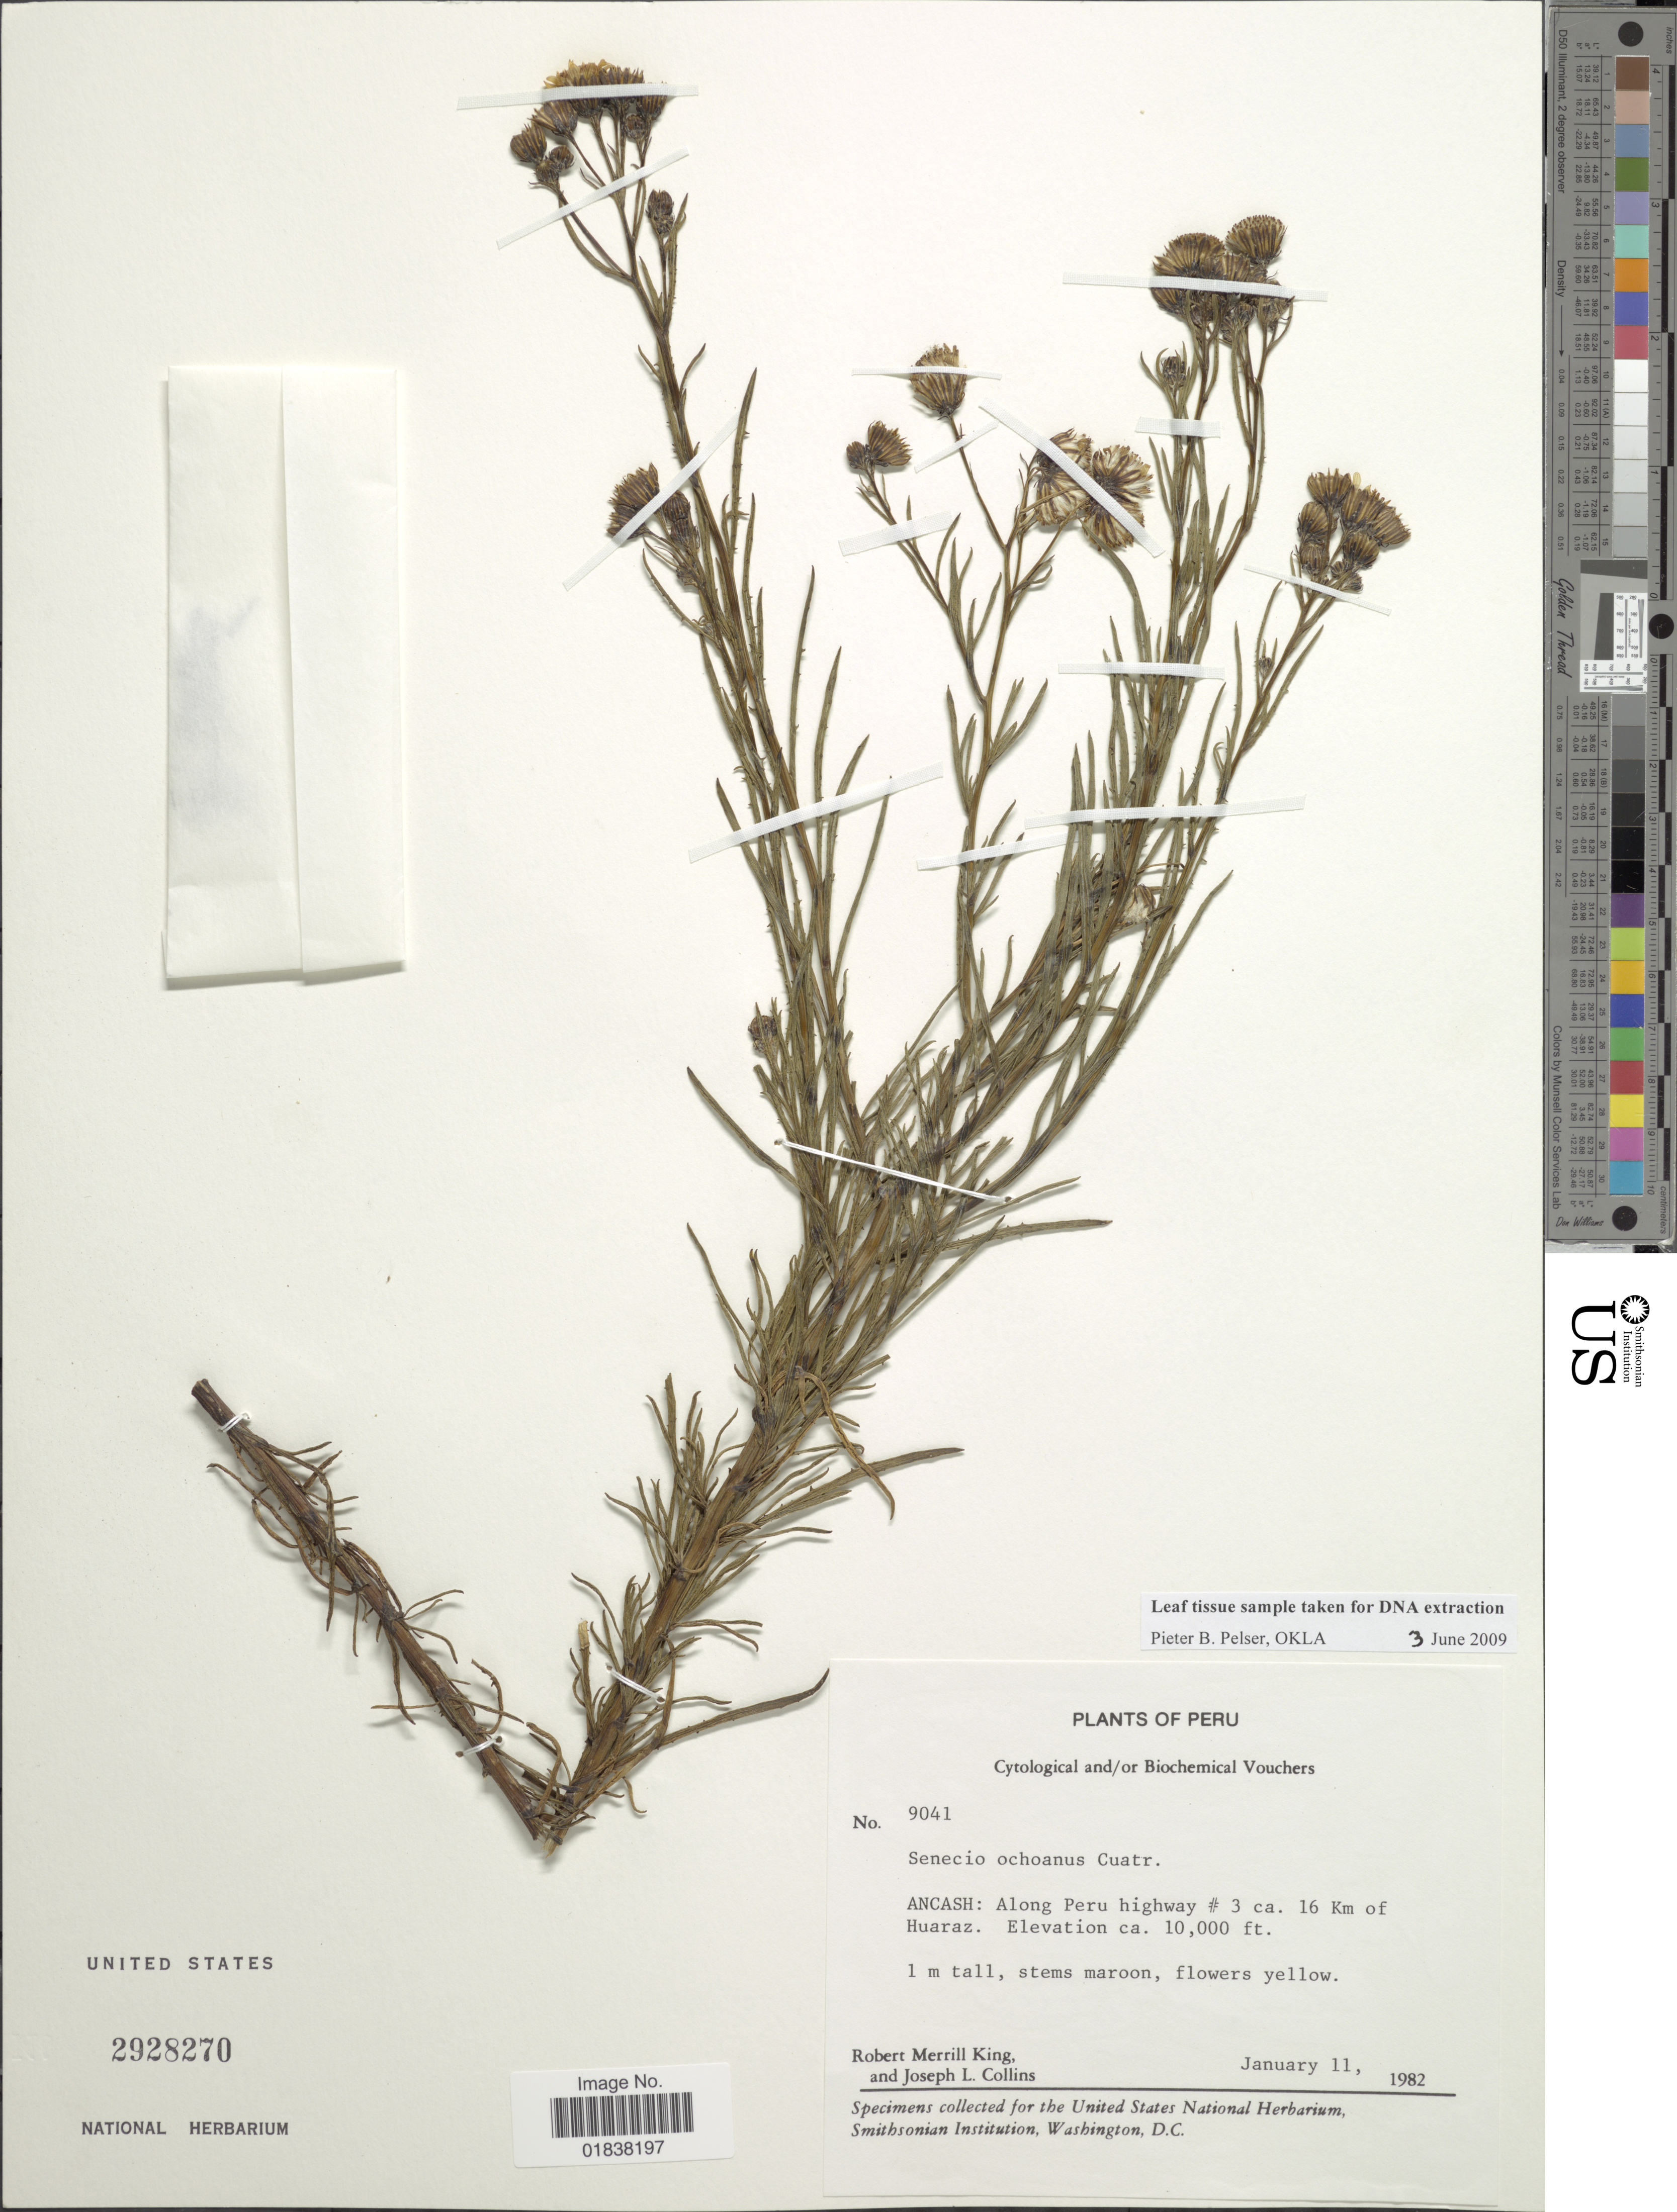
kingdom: Plantae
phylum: Tracheophyta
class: Magnoliopsida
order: Asterales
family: Asteraceae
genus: Senecio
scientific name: Senecio ochoanus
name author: Cuatrec.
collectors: R. M. King & J. L. Collins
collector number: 9041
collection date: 1982-01-11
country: Peru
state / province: Ancash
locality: Along Peru Highway # 3 ca 16 km of Huaraz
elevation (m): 3048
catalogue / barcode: US 2928270